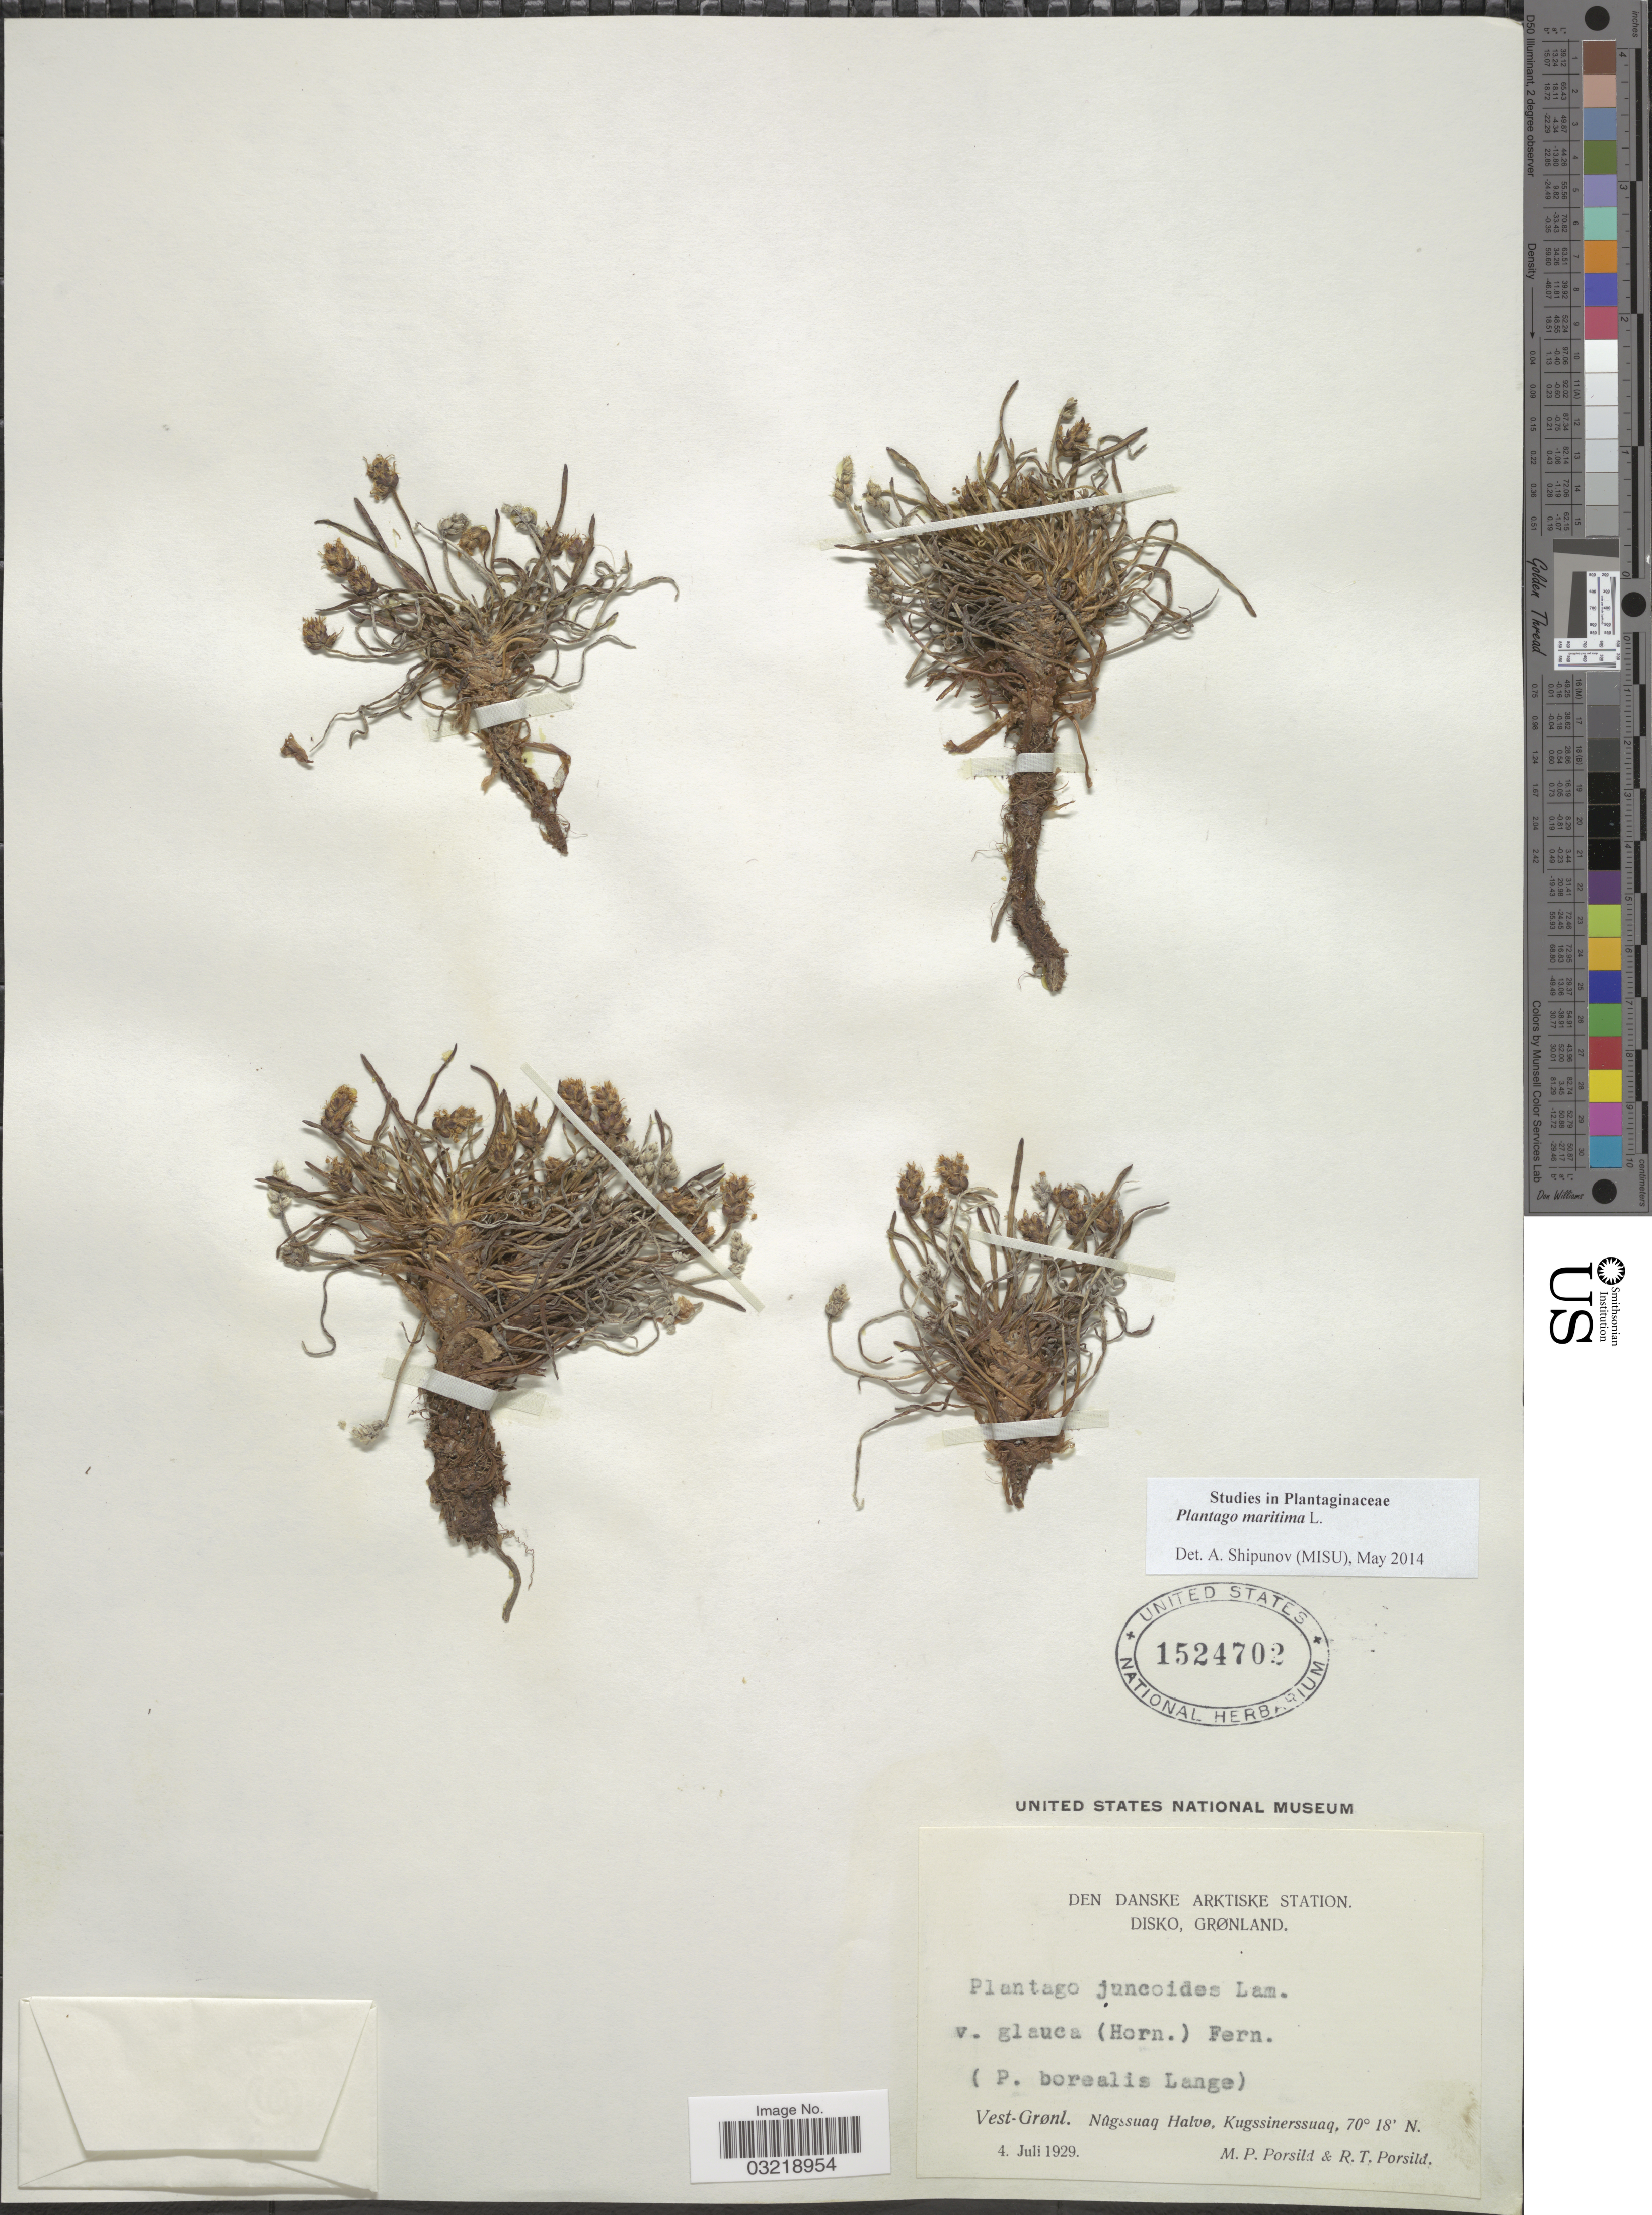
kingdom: Plantae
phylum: Tracheophyta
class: Magnoliopsida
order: Lamiales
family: Plantaginaceae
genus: Plantago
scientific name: Plantago maritima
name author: L.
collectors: M. P. Porsild & R. T. Porsild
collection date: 1929-07-04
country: Greenland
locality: Den Danske Arktiske Station. Disko, Grønland. Vest-Grønl. Nûgssuaq Halve, Kugssinerssuaq.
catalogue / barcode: US 1524702